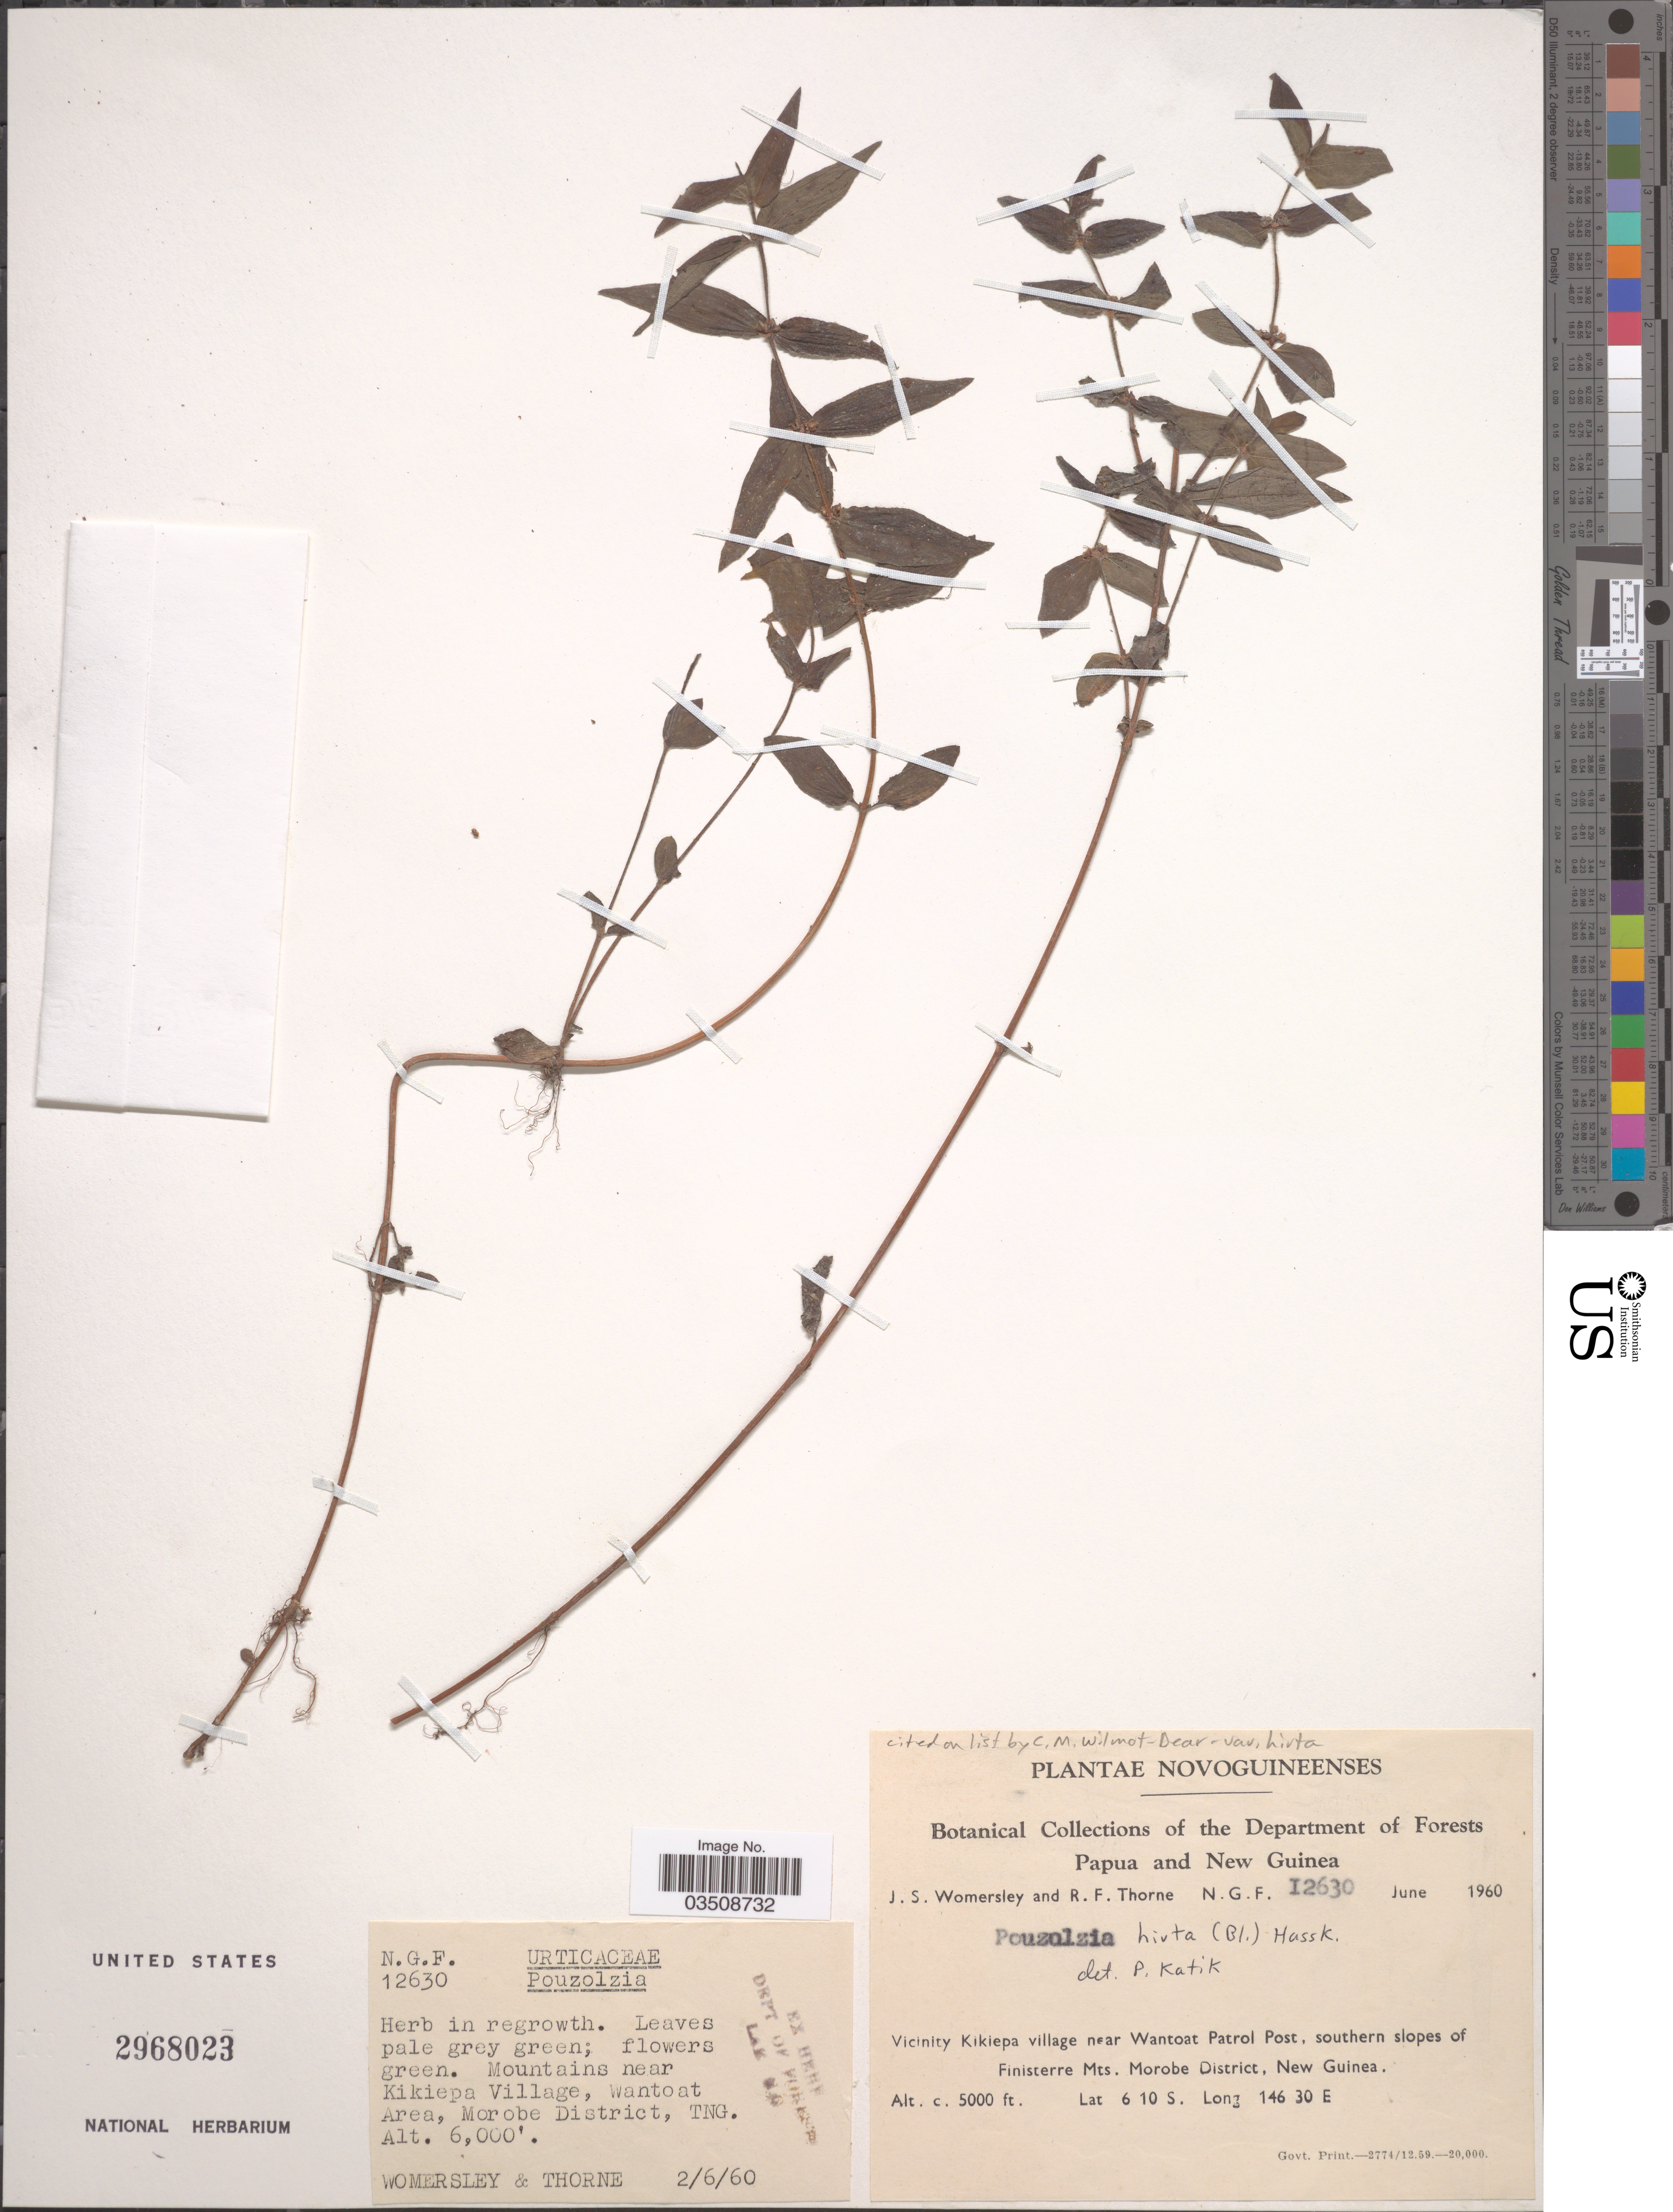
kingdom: Plantae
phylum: Tracheophyta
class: Magnoliopsida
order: Rosales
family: Urticaceae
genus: Gonostegia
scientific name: Gonostegia triandra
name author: (Blume) Miq.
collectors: J. S. Womersley & R. Thorne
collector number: NGF12630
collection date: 1960-06-02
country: Papua New Guinea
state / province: Morobe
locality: Novoguineenses. Mountains near Kikiepa Village, Wantoat Area, Morobe District, TNG. Vicinity Kikiepa village near Wantoat Patrol Post, southern slopes of Finisterre Mts. New Guinea.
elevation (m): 1524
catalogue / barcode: US 2968023